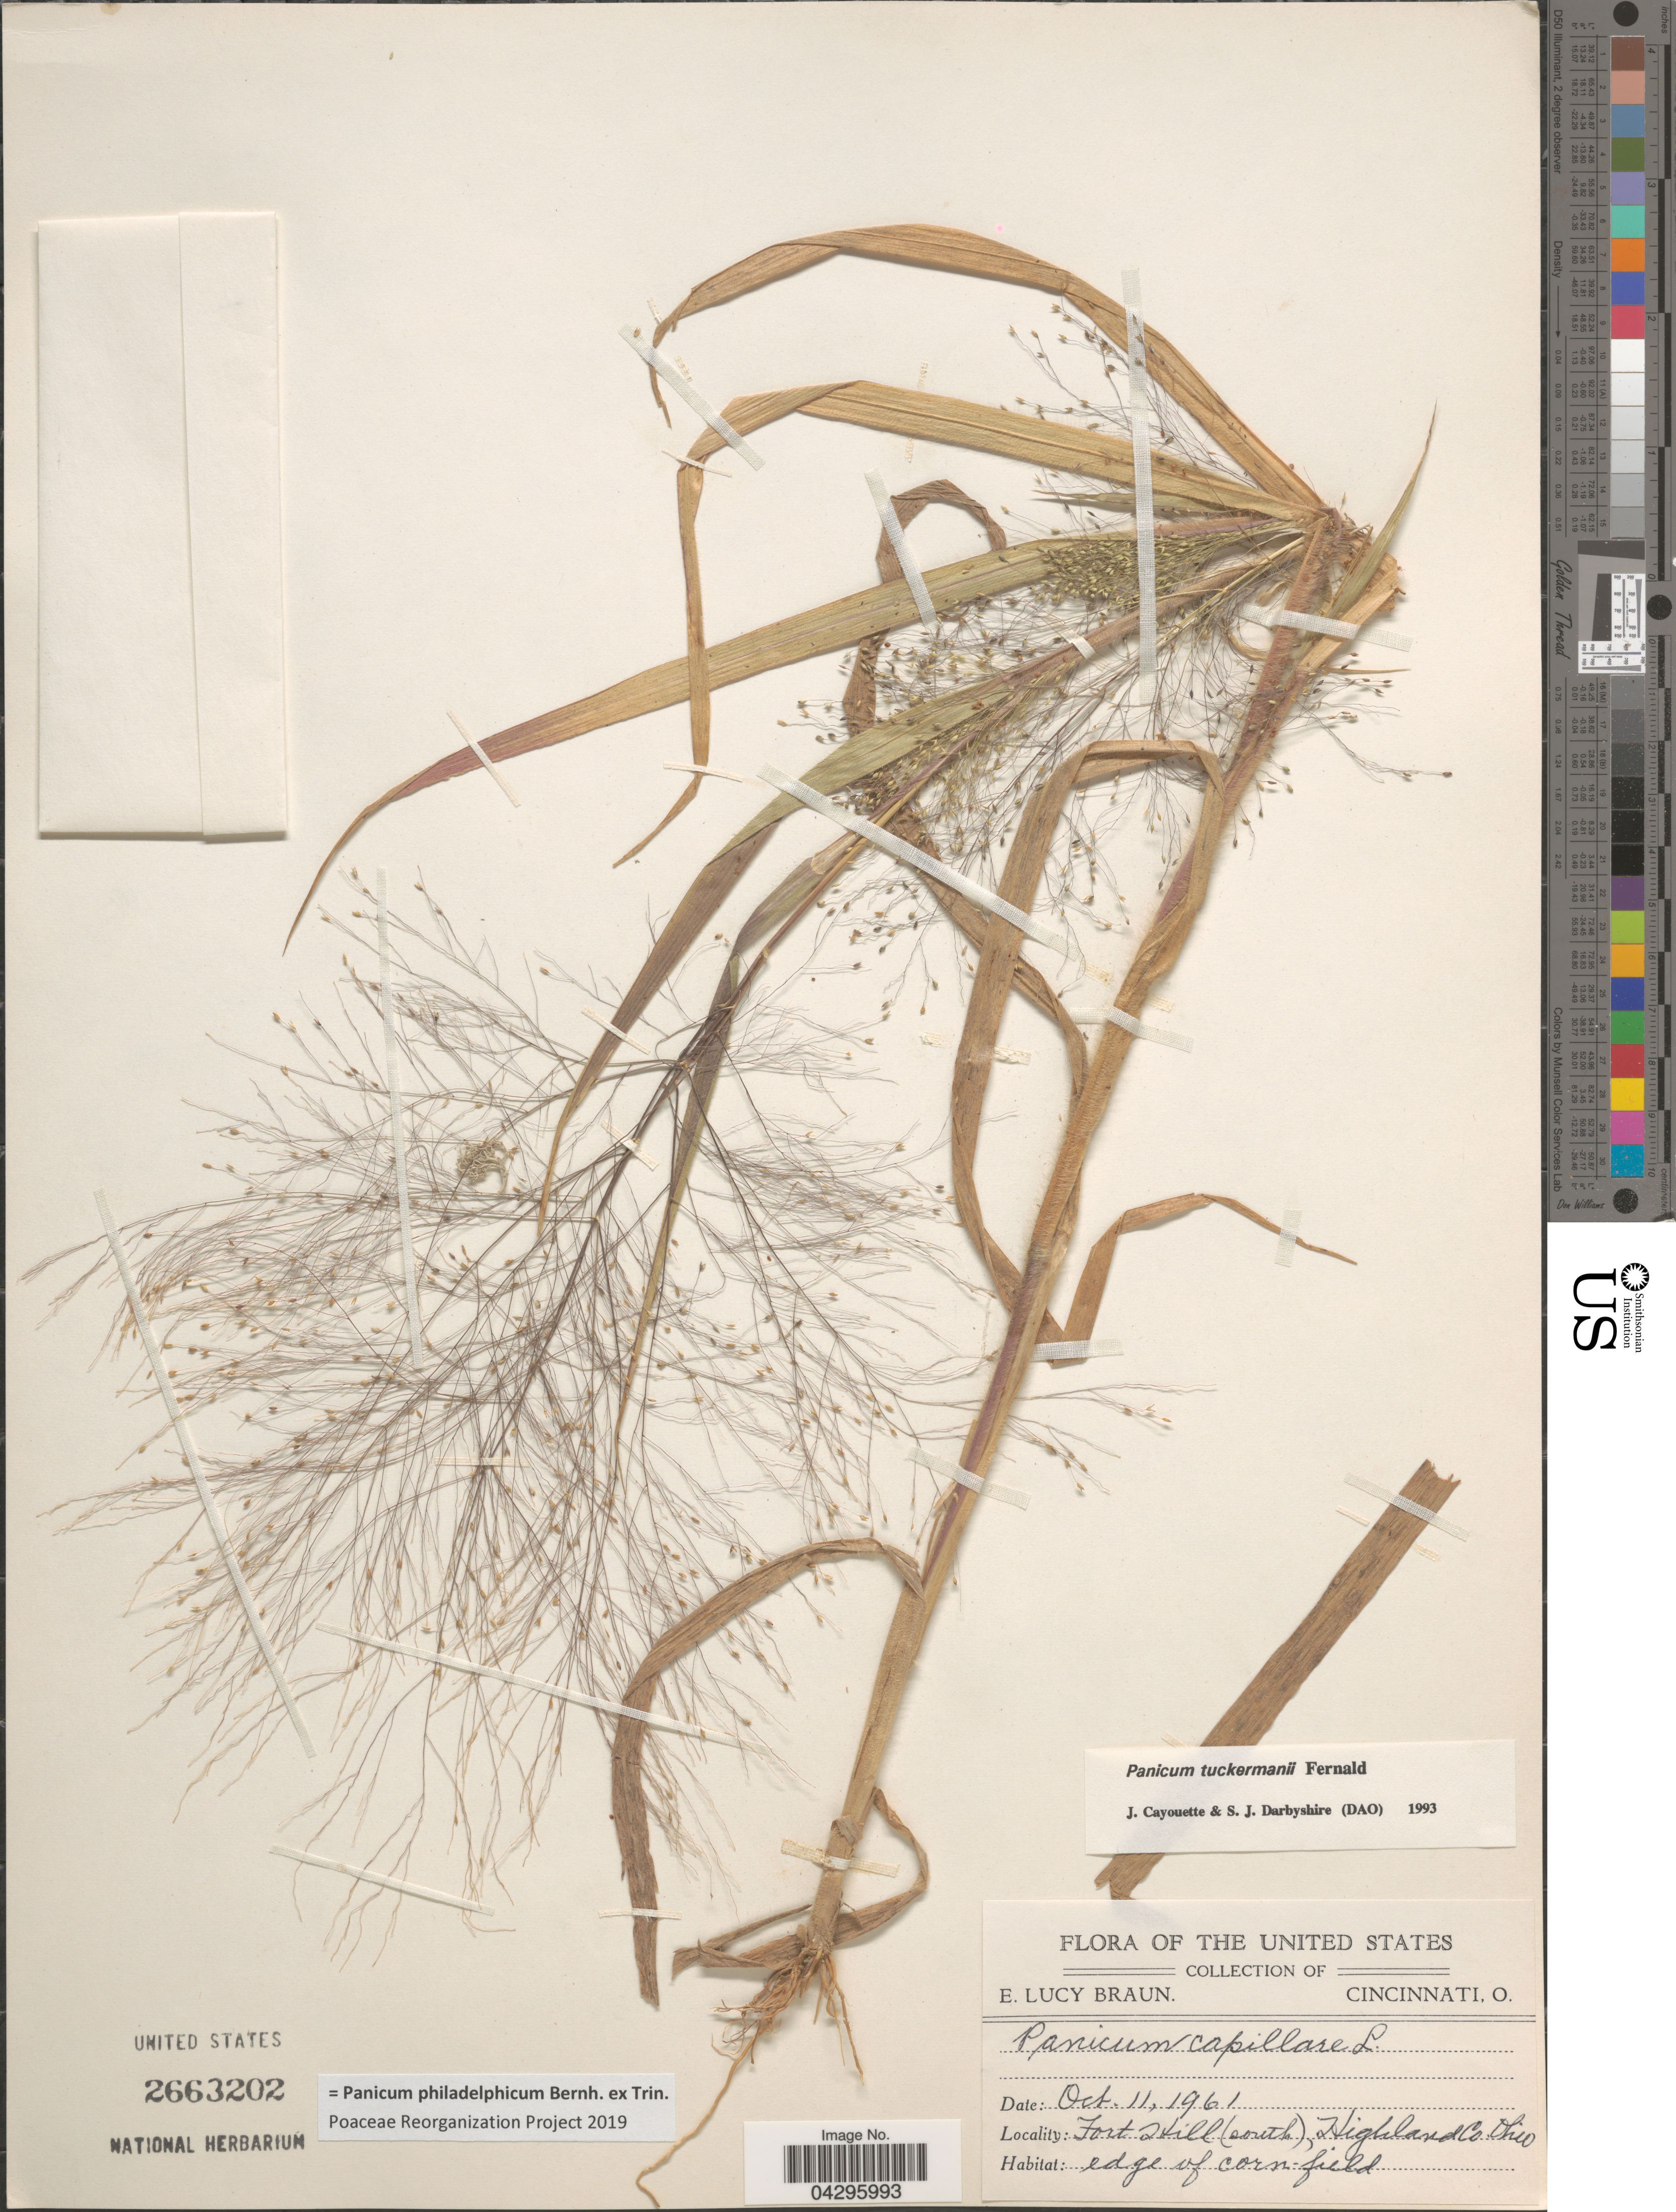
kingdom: Plantae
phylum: Tracheophyta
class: Liliopsida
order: Poales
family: Poaceae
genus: Panicum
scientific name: Panicum philadelphicum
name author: Bernh. ex Trin.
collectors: E. L. Braun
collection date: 1961-10-11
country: United States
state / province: Ohio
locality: Fort Hill (south), Highland Co. Edge of corn-field.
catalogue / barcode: US 2663202